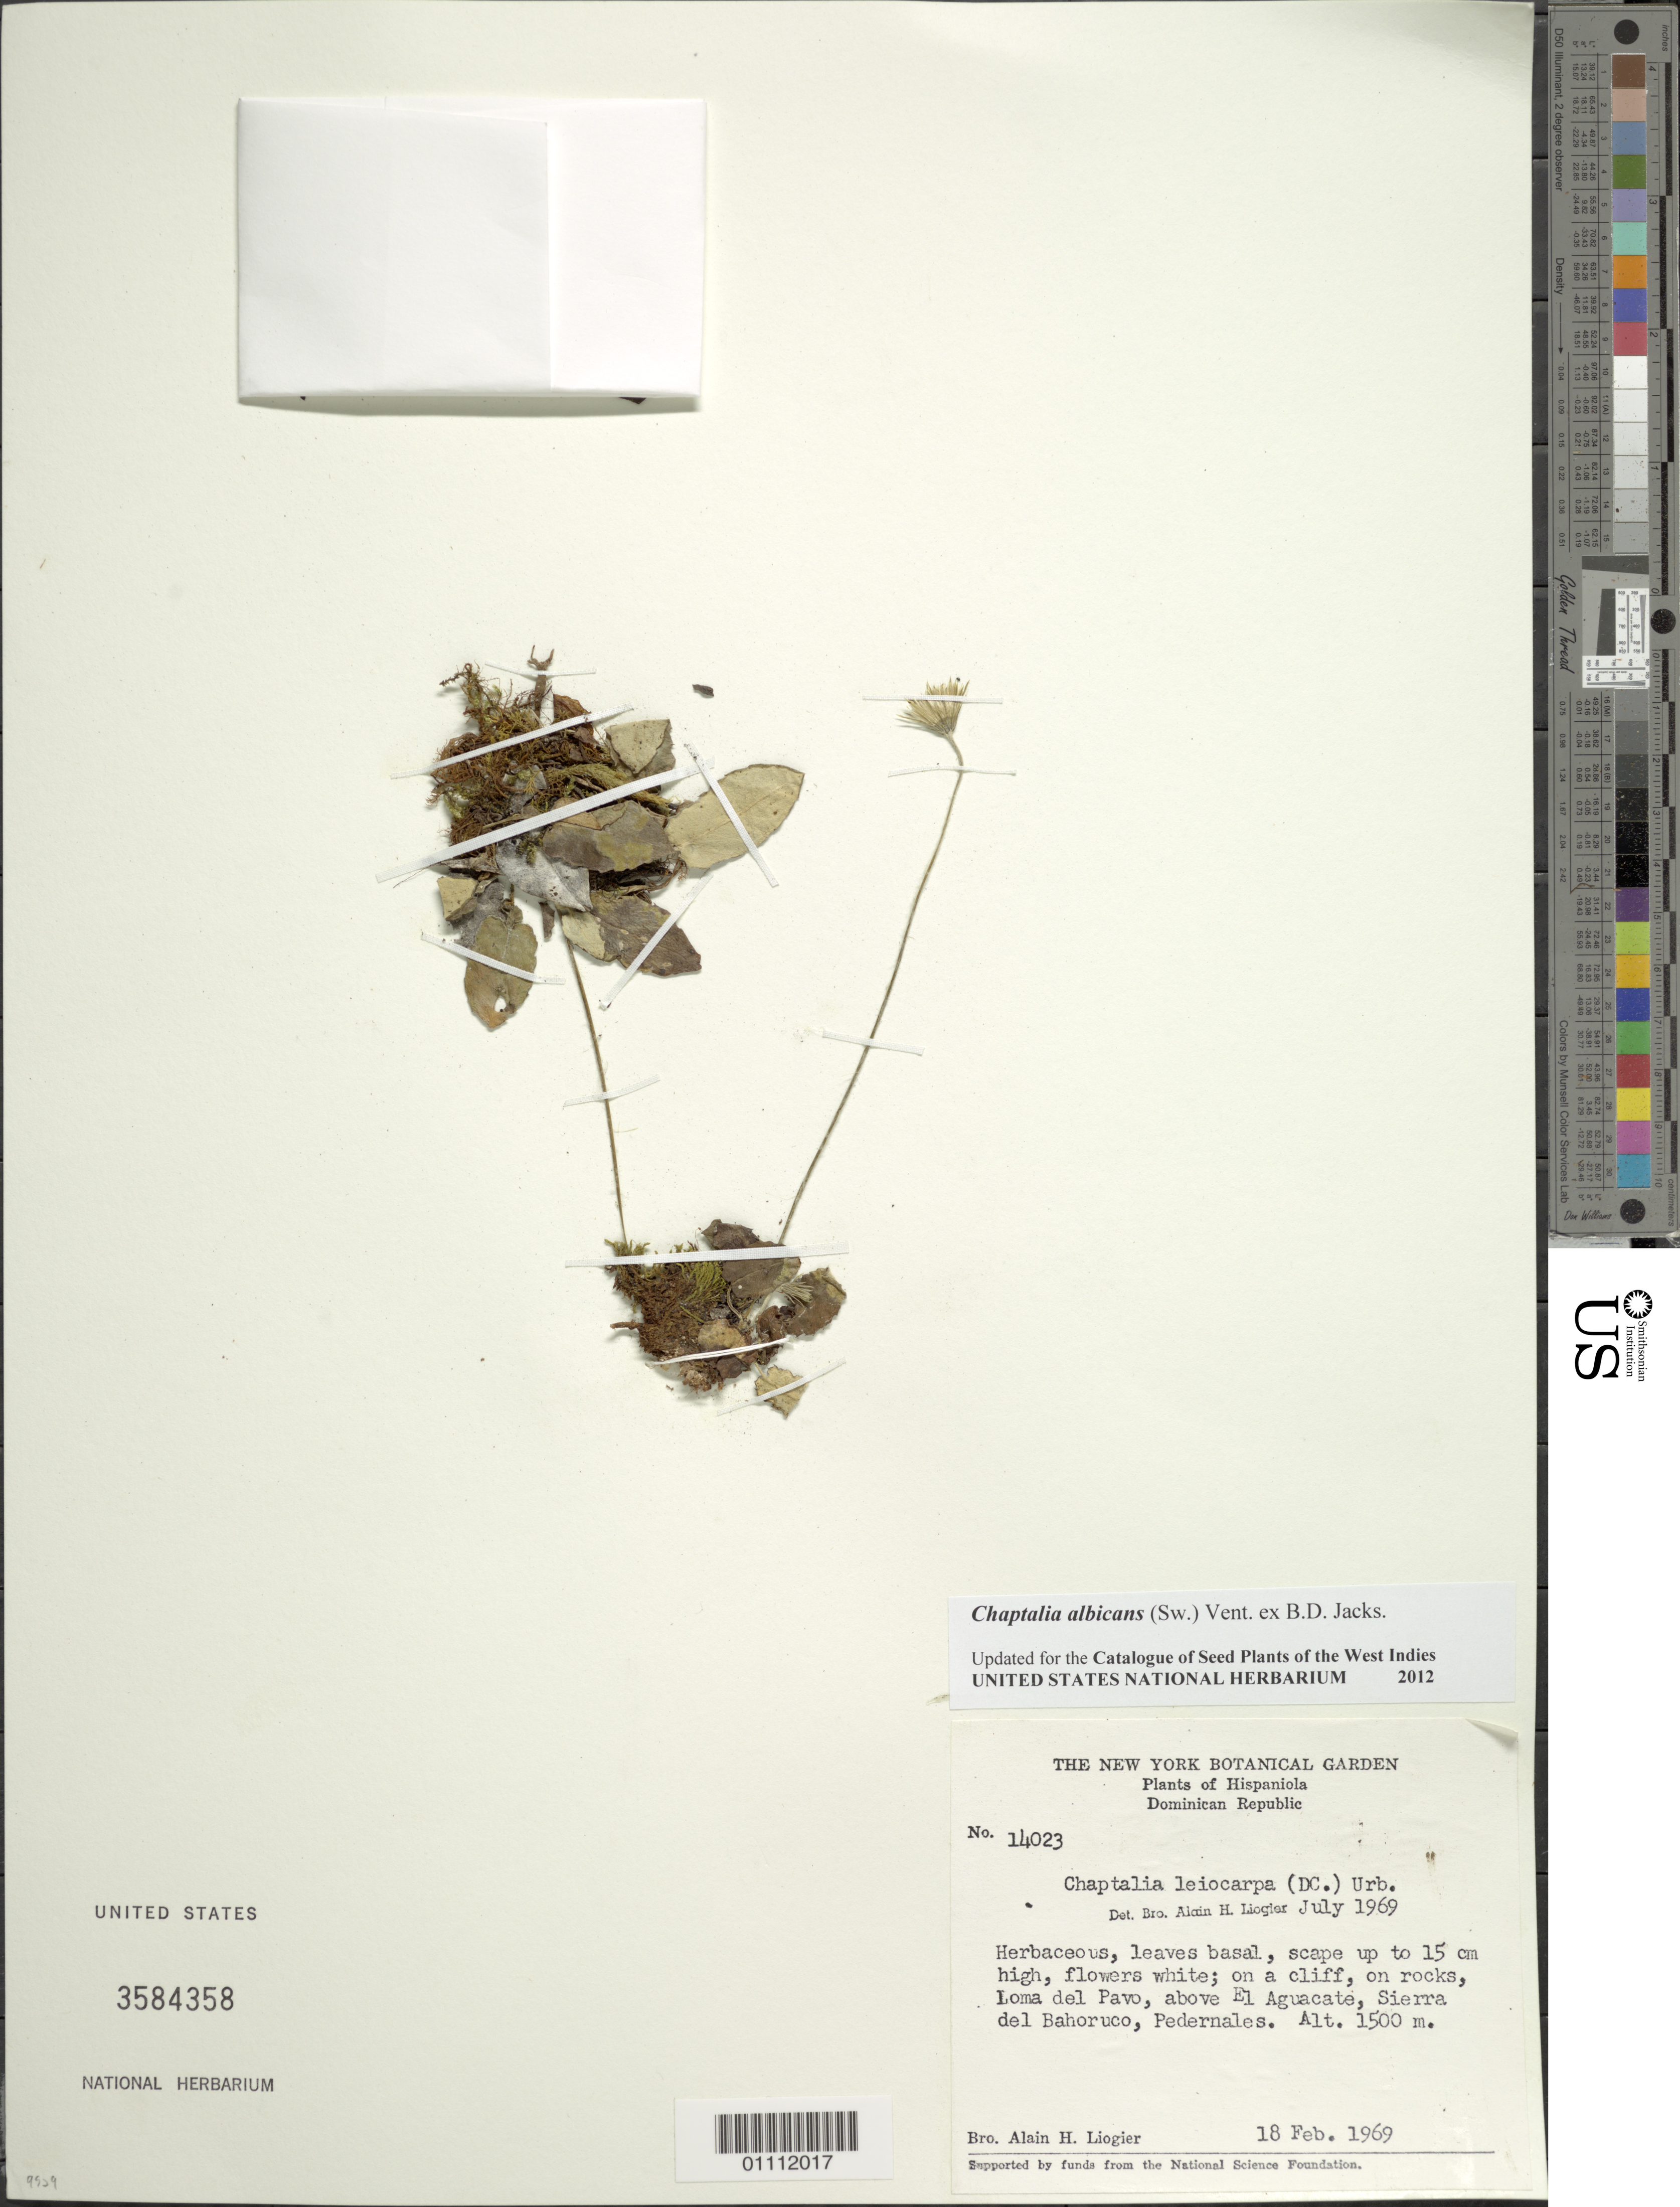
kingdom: Plantae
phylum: Tracheophyta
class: Magnoliopsida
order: Asterales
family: Asteraceae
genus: Chaptalia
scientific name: Chaptalia albicans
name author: (Sw.) Vent. ex B.D. Jacks.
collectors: A. H. Liogier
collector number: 14023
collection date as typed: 18 Feb 1969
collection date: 1969-02-18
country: Dominican Republic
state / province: Pedernales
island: Hispaniola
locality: Sierra del Bahoruco, Loma del Pavo, above El Aguacate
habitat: On a cliff, on rocks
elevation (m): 1500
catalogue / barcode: US 3584358